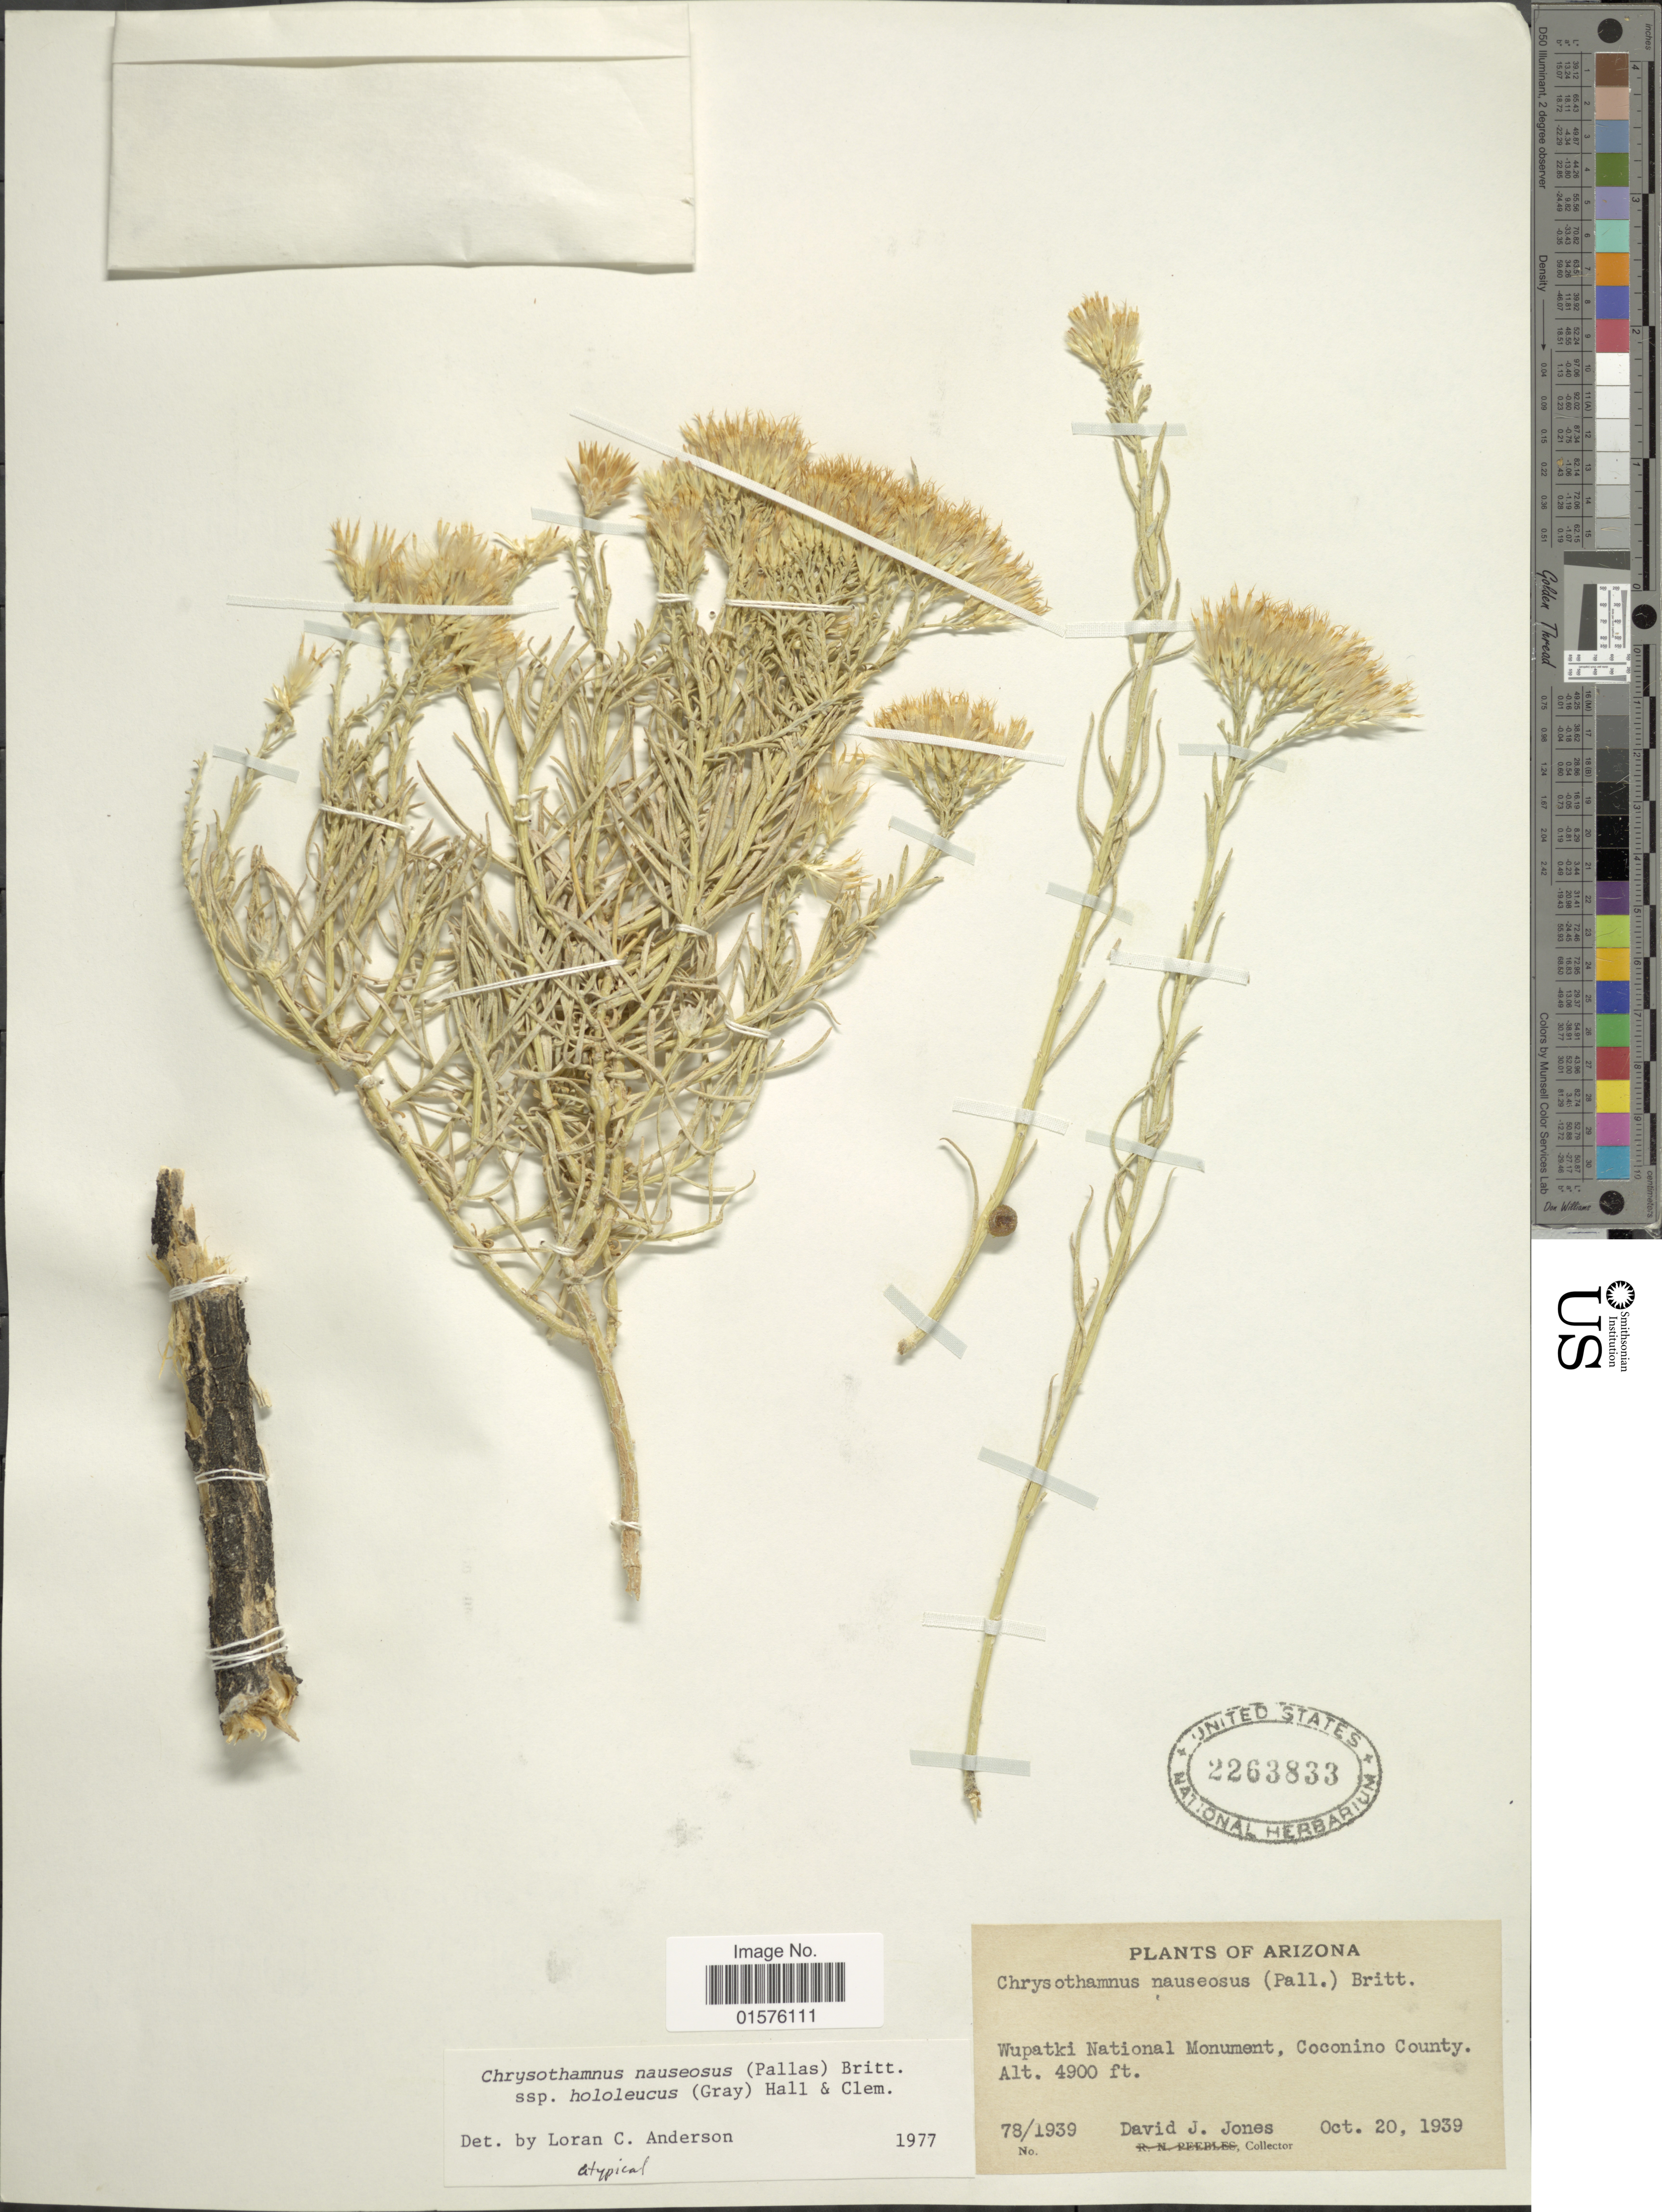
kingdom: Plantae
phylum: Tracheophyta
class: Magnoliopsida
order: Asterales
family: Asteraceae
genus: Ericameria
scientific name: Ericameria nauseosa var. hololeuca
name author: (A. Gray) G.L. Nesom & G.I. Baird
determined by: Urbatsch, Lowell E., Curator (LSU), Louisiana State University (UNITED STATES)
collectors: D. Jones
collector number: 78/1939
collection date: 1939-10-20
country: United States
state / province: Arizona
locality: Wupatki National Monument, Coconino County.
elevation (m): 1494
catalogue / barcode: US 2263833